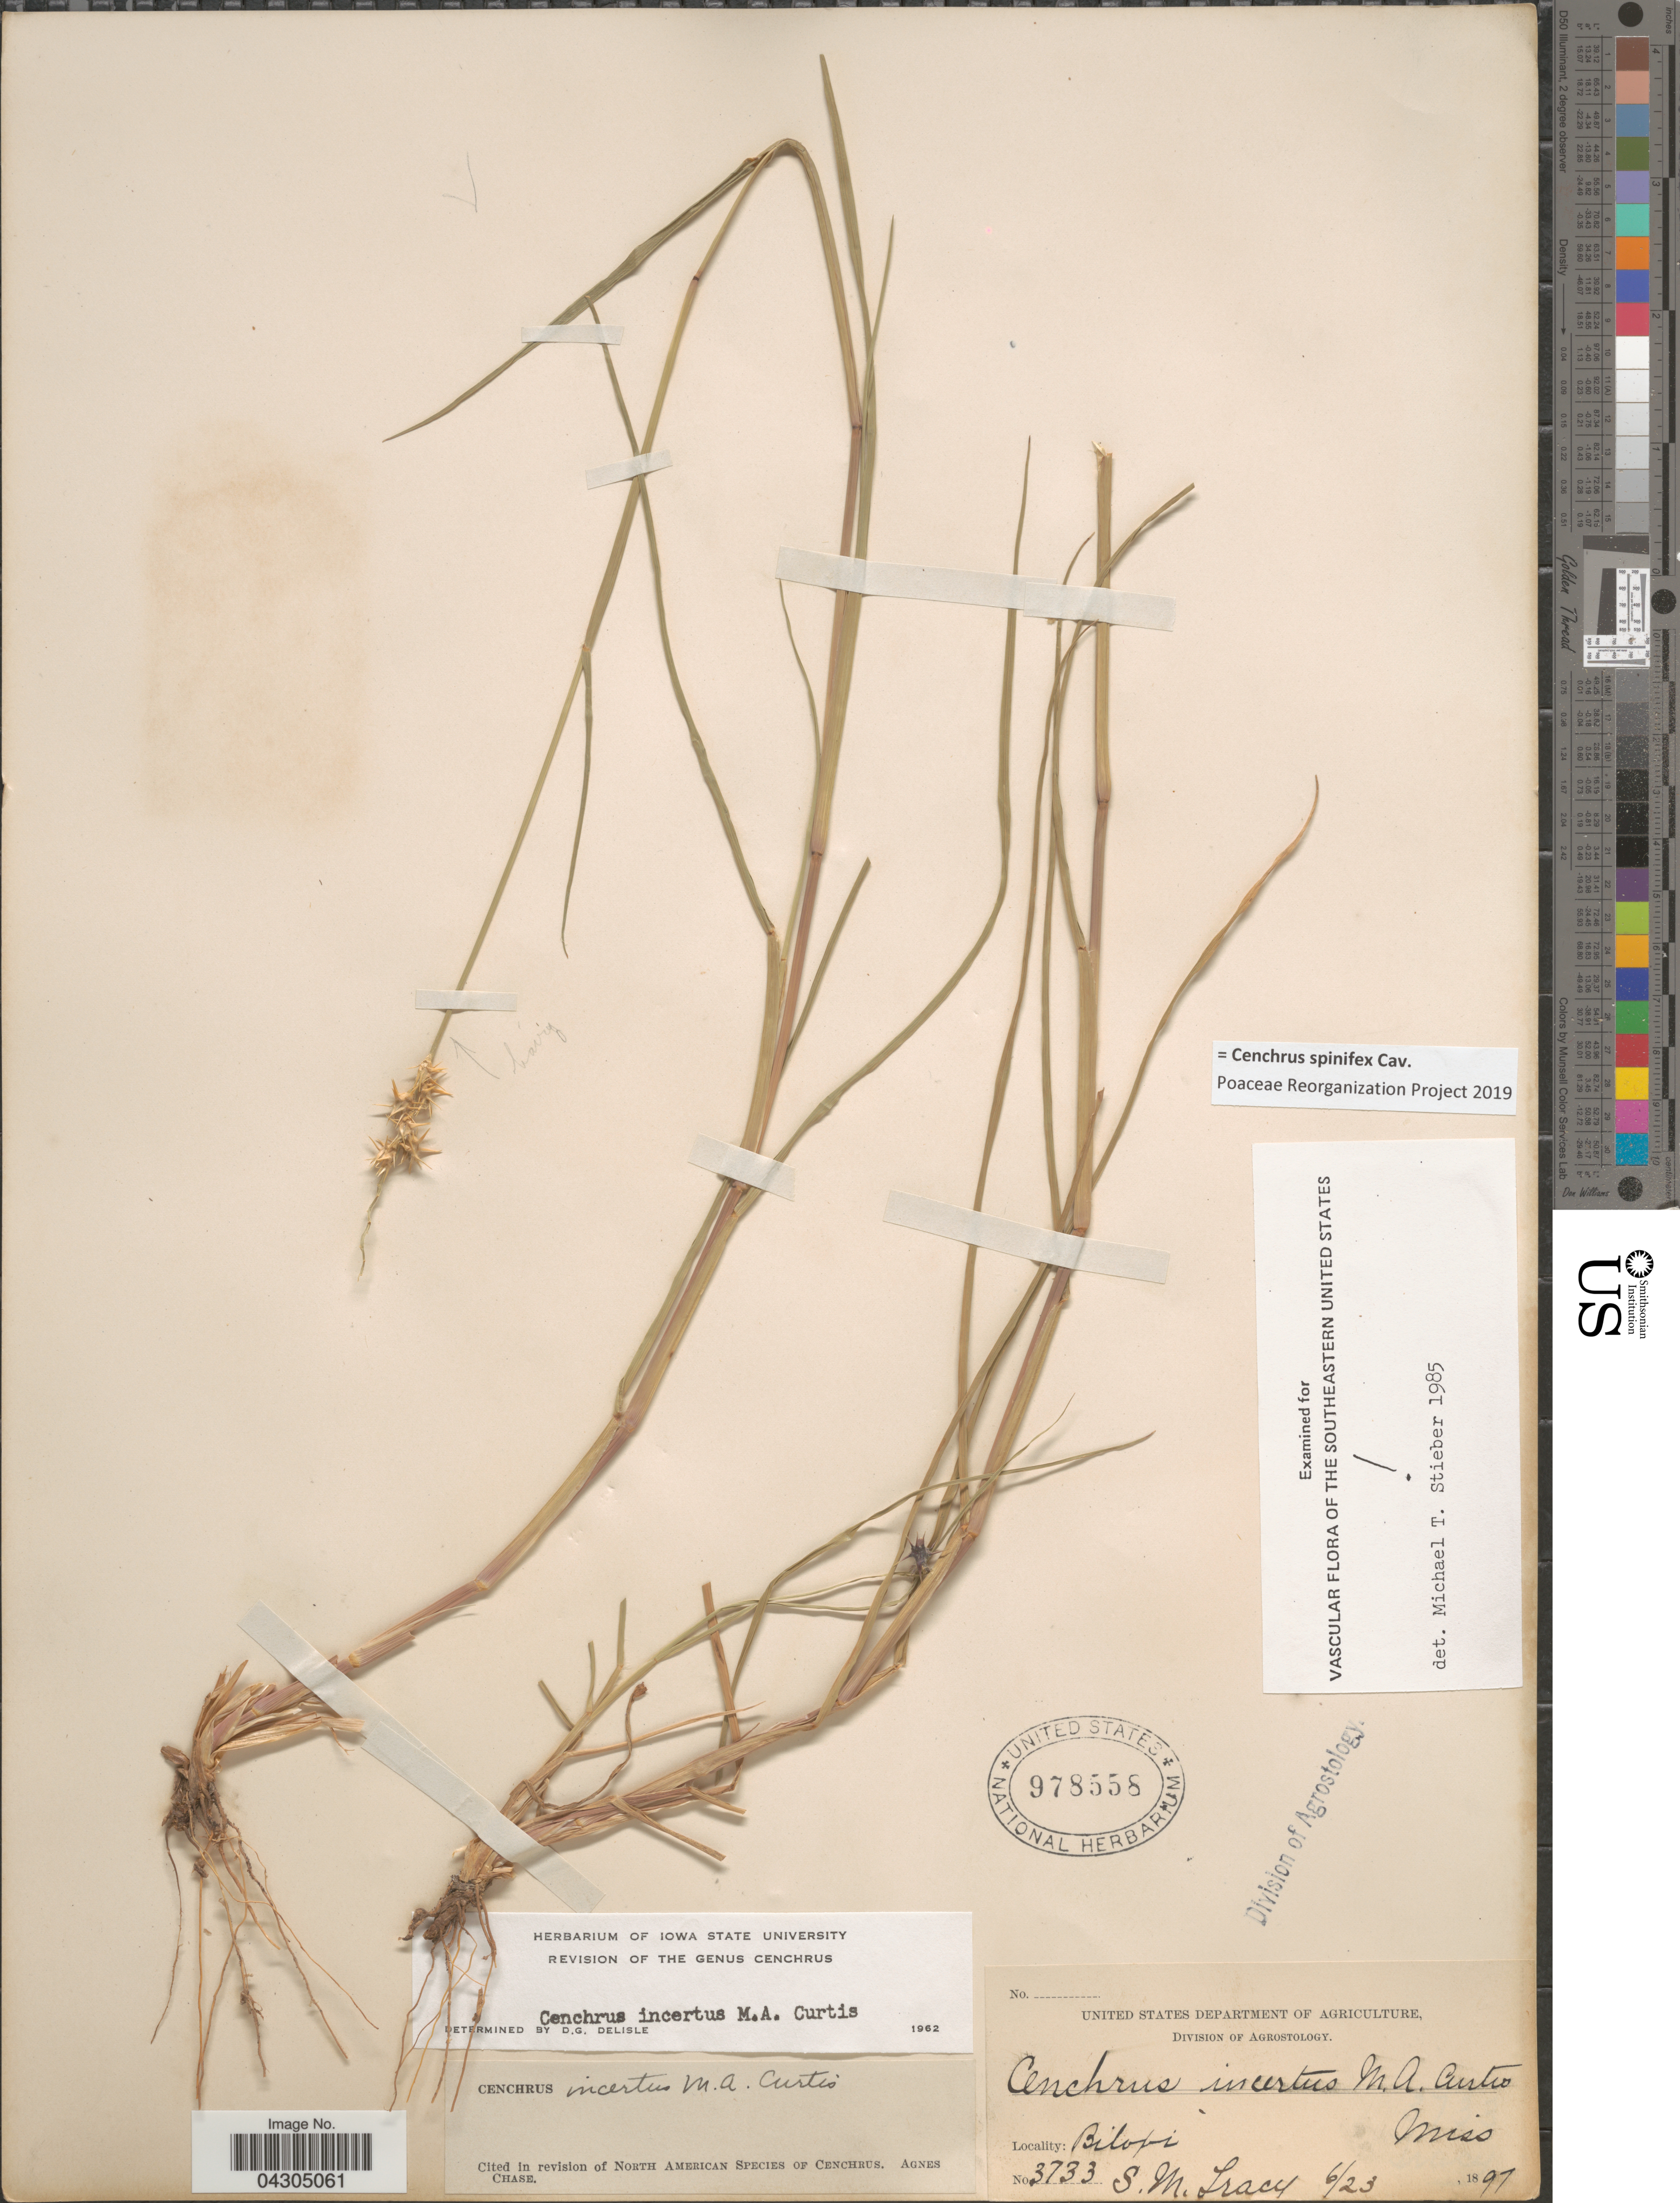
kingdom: Plantae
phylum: Tracheophyta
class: Liliopsida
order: Poales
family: Poaceae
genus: Cenchrus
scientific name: Cenchrus spinifex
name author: Cav.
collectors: S. M. Tracy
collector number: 3733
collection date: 1897-06-23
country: United States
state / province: Mississippi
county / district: Harrison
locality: Biloxi.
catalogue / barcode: US 978558